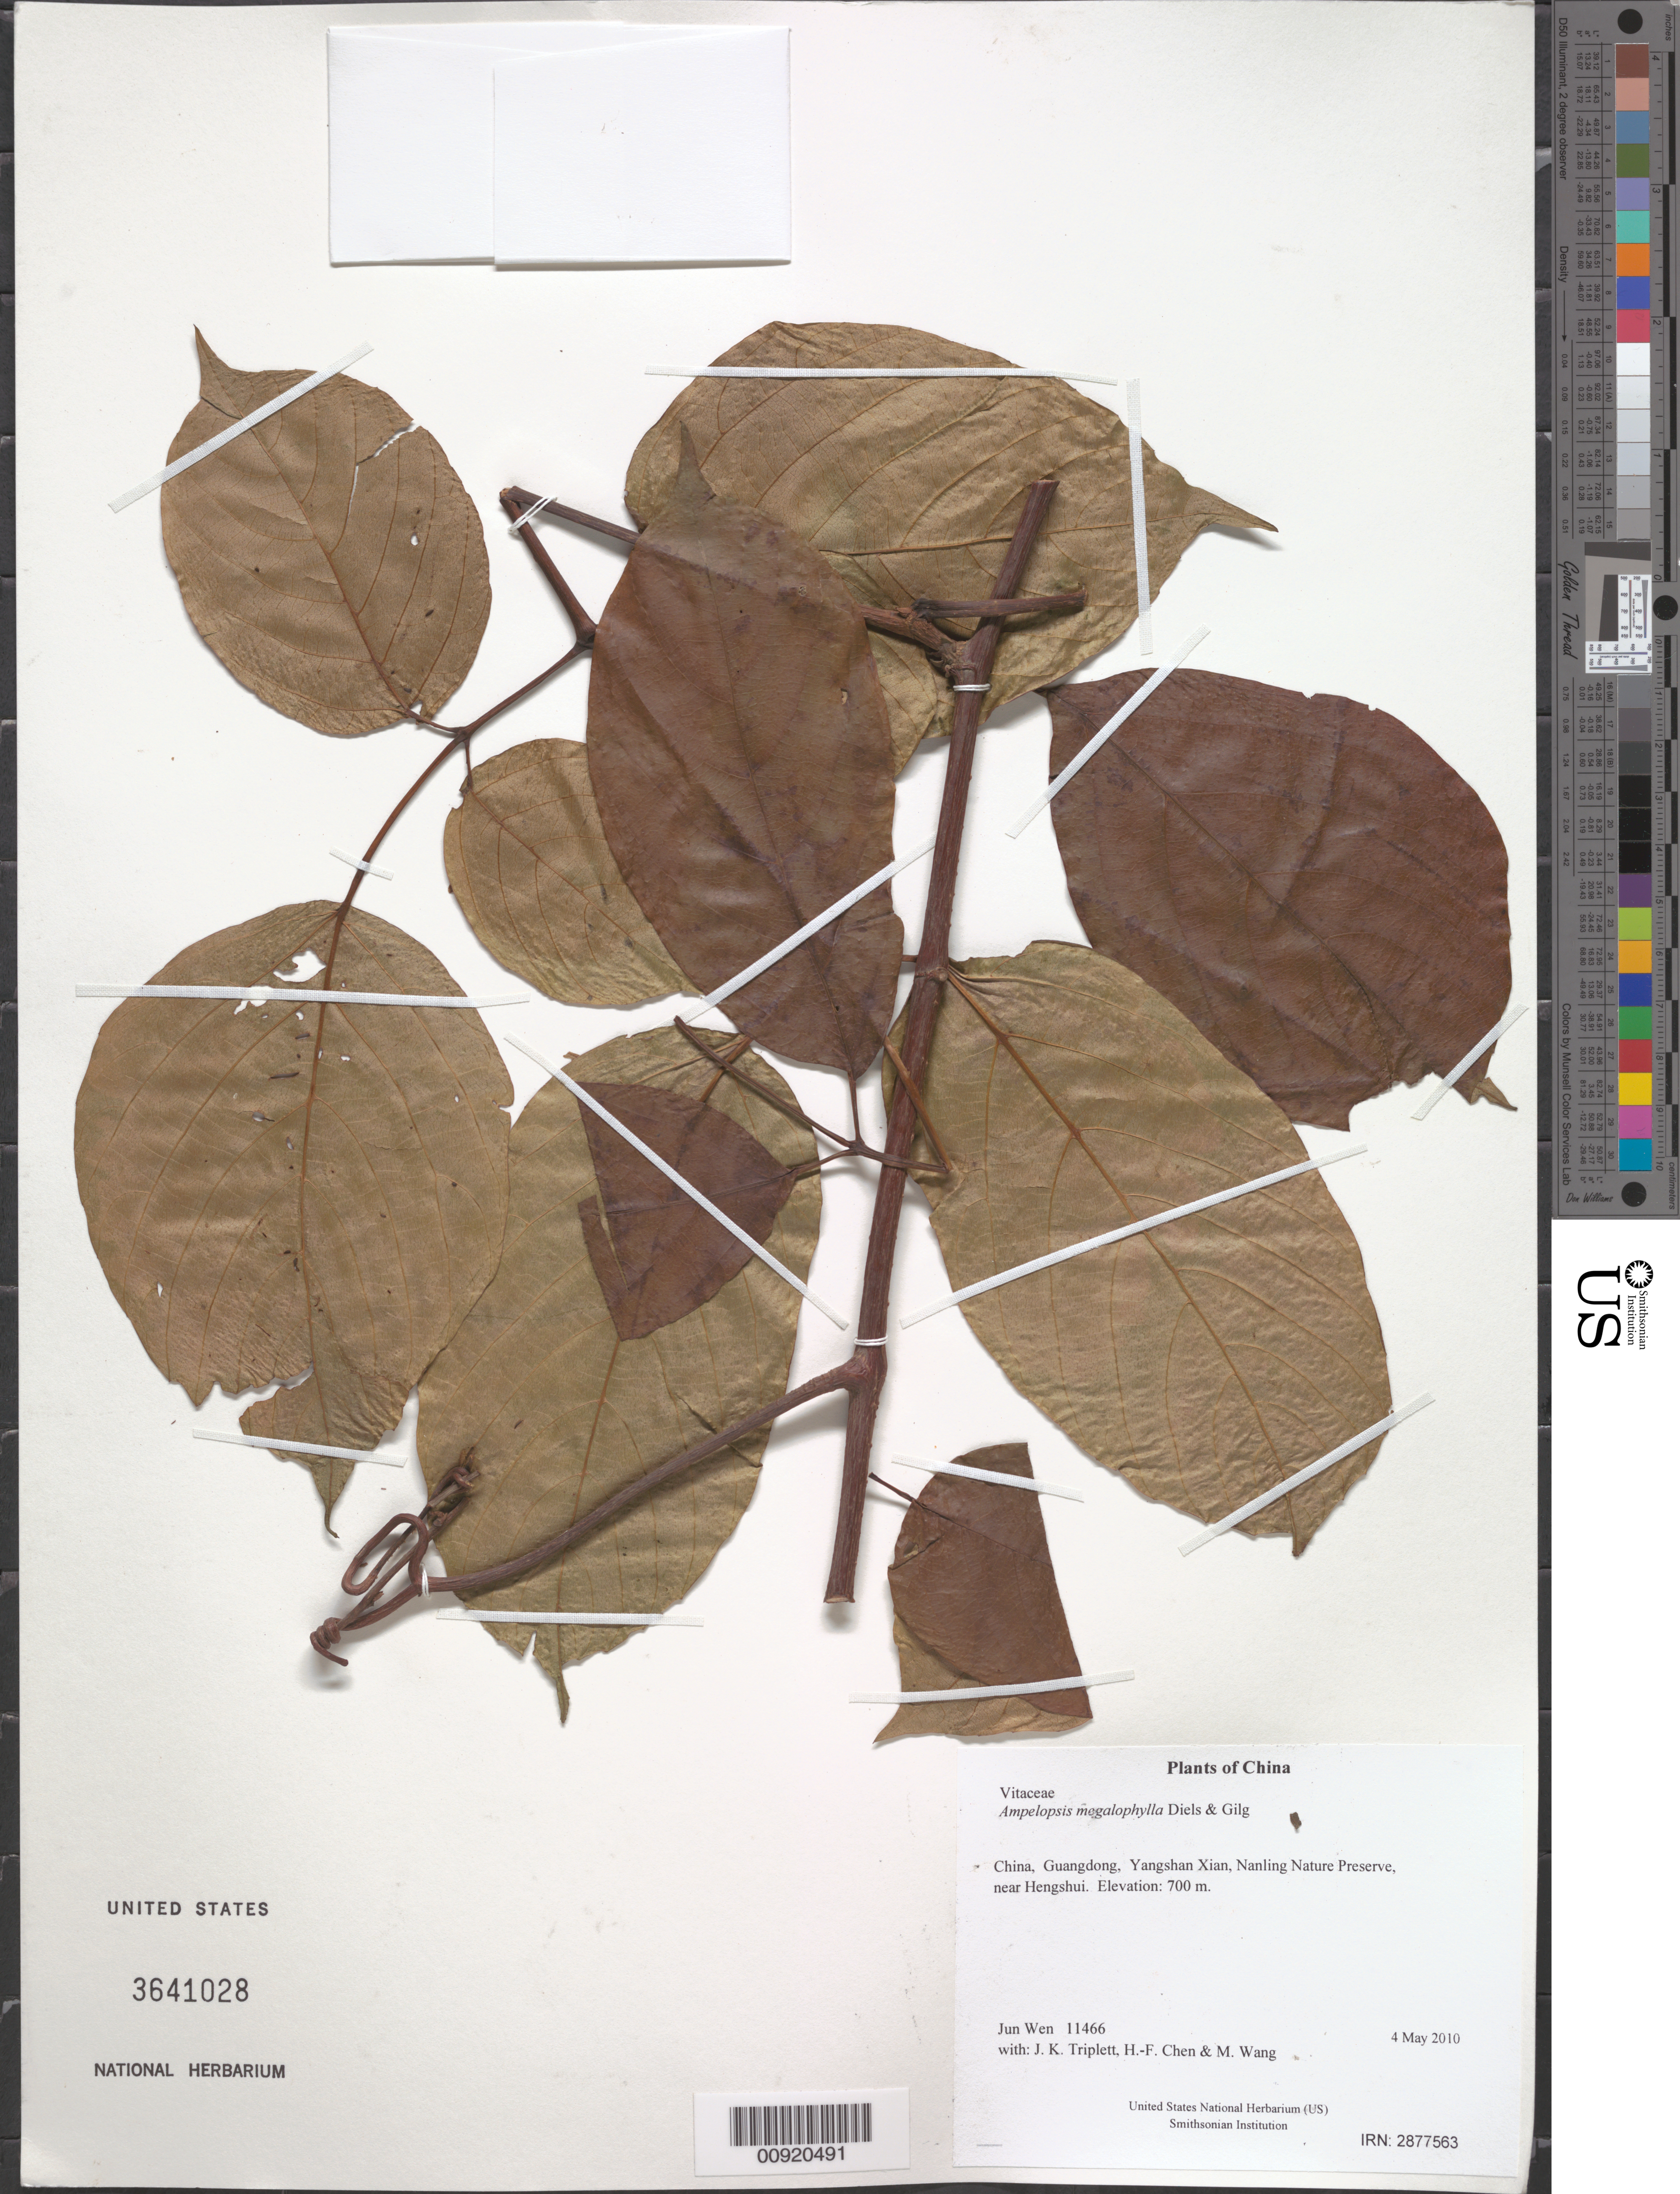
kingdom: Plantae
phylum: Tracheophyta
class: Magnoliopsida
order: Vitales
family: Vitaceae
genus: Ampelopsis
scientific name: Ampelopsis megalophylla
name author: Diels & Gilg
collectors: J. Wen, J. K. Triplett, H.-F. Chen & M. Wang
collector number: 11466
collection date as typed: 4 May 2010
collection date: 2010-05-04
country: China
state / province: Guangdong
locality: Yangshan Xian, Nanling Nature Preserve, near Hengshui.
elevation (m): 700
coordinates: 24 51.659 N, 112 53.675 E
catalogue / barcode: US 3641028